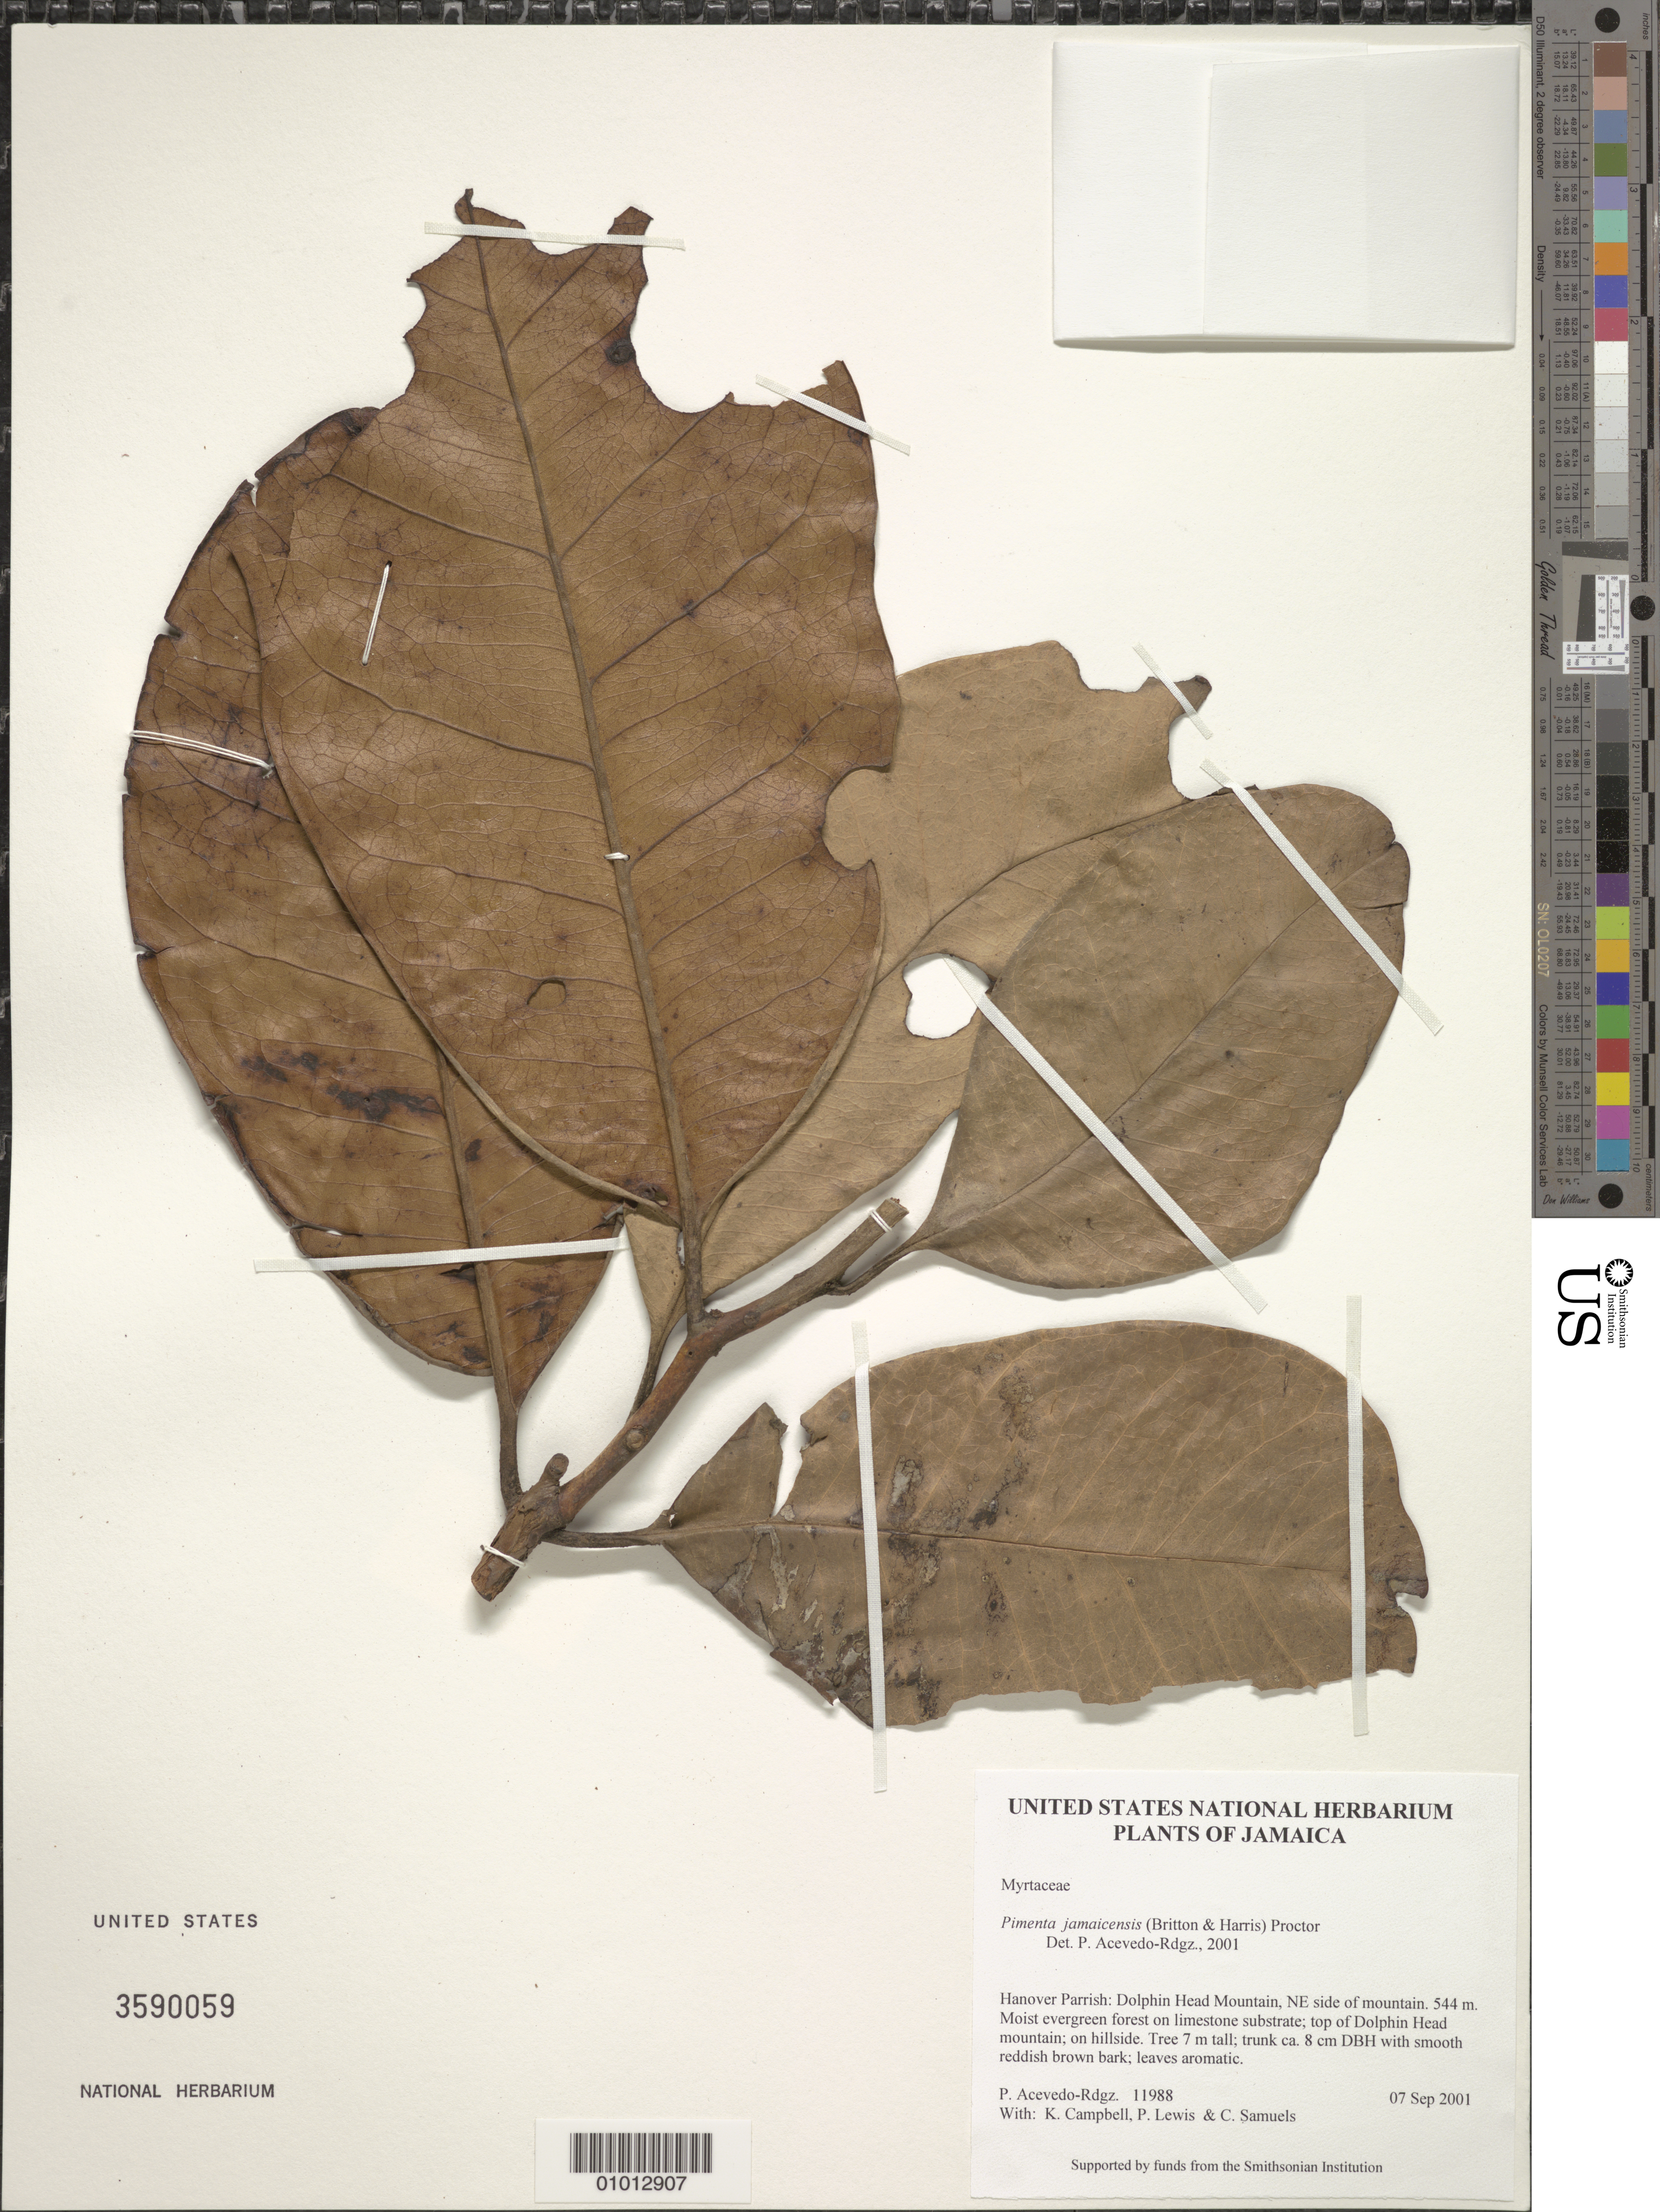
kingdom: Plantae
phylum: Tracheophyta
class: Magnoliopsida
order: Myrtales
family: Myrtaceae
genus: Pimenta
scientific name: Pimenta jamaicensis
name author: (Britton & Harris) Proctor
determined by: Acevedo-Rodríguez, P., (BOT), Smithsonian Institution - National Museum of Natural History (UNITED STATES)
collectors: P. Acevedo-Rodr., K. Campbell, P. Lewis & C. Samuels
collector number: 11988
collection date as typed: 07 Sep 2001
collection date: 2001-09-07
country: Jamaica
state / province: Hanover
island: Jamaica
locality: Hanover Parrish: Dolphin Head Mountain, NE side of mountain.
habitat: Moist evergreen forest on limestone substrate; top of Dolphin Head mountain; on hillside.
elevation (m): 544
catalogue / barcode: US 3590059